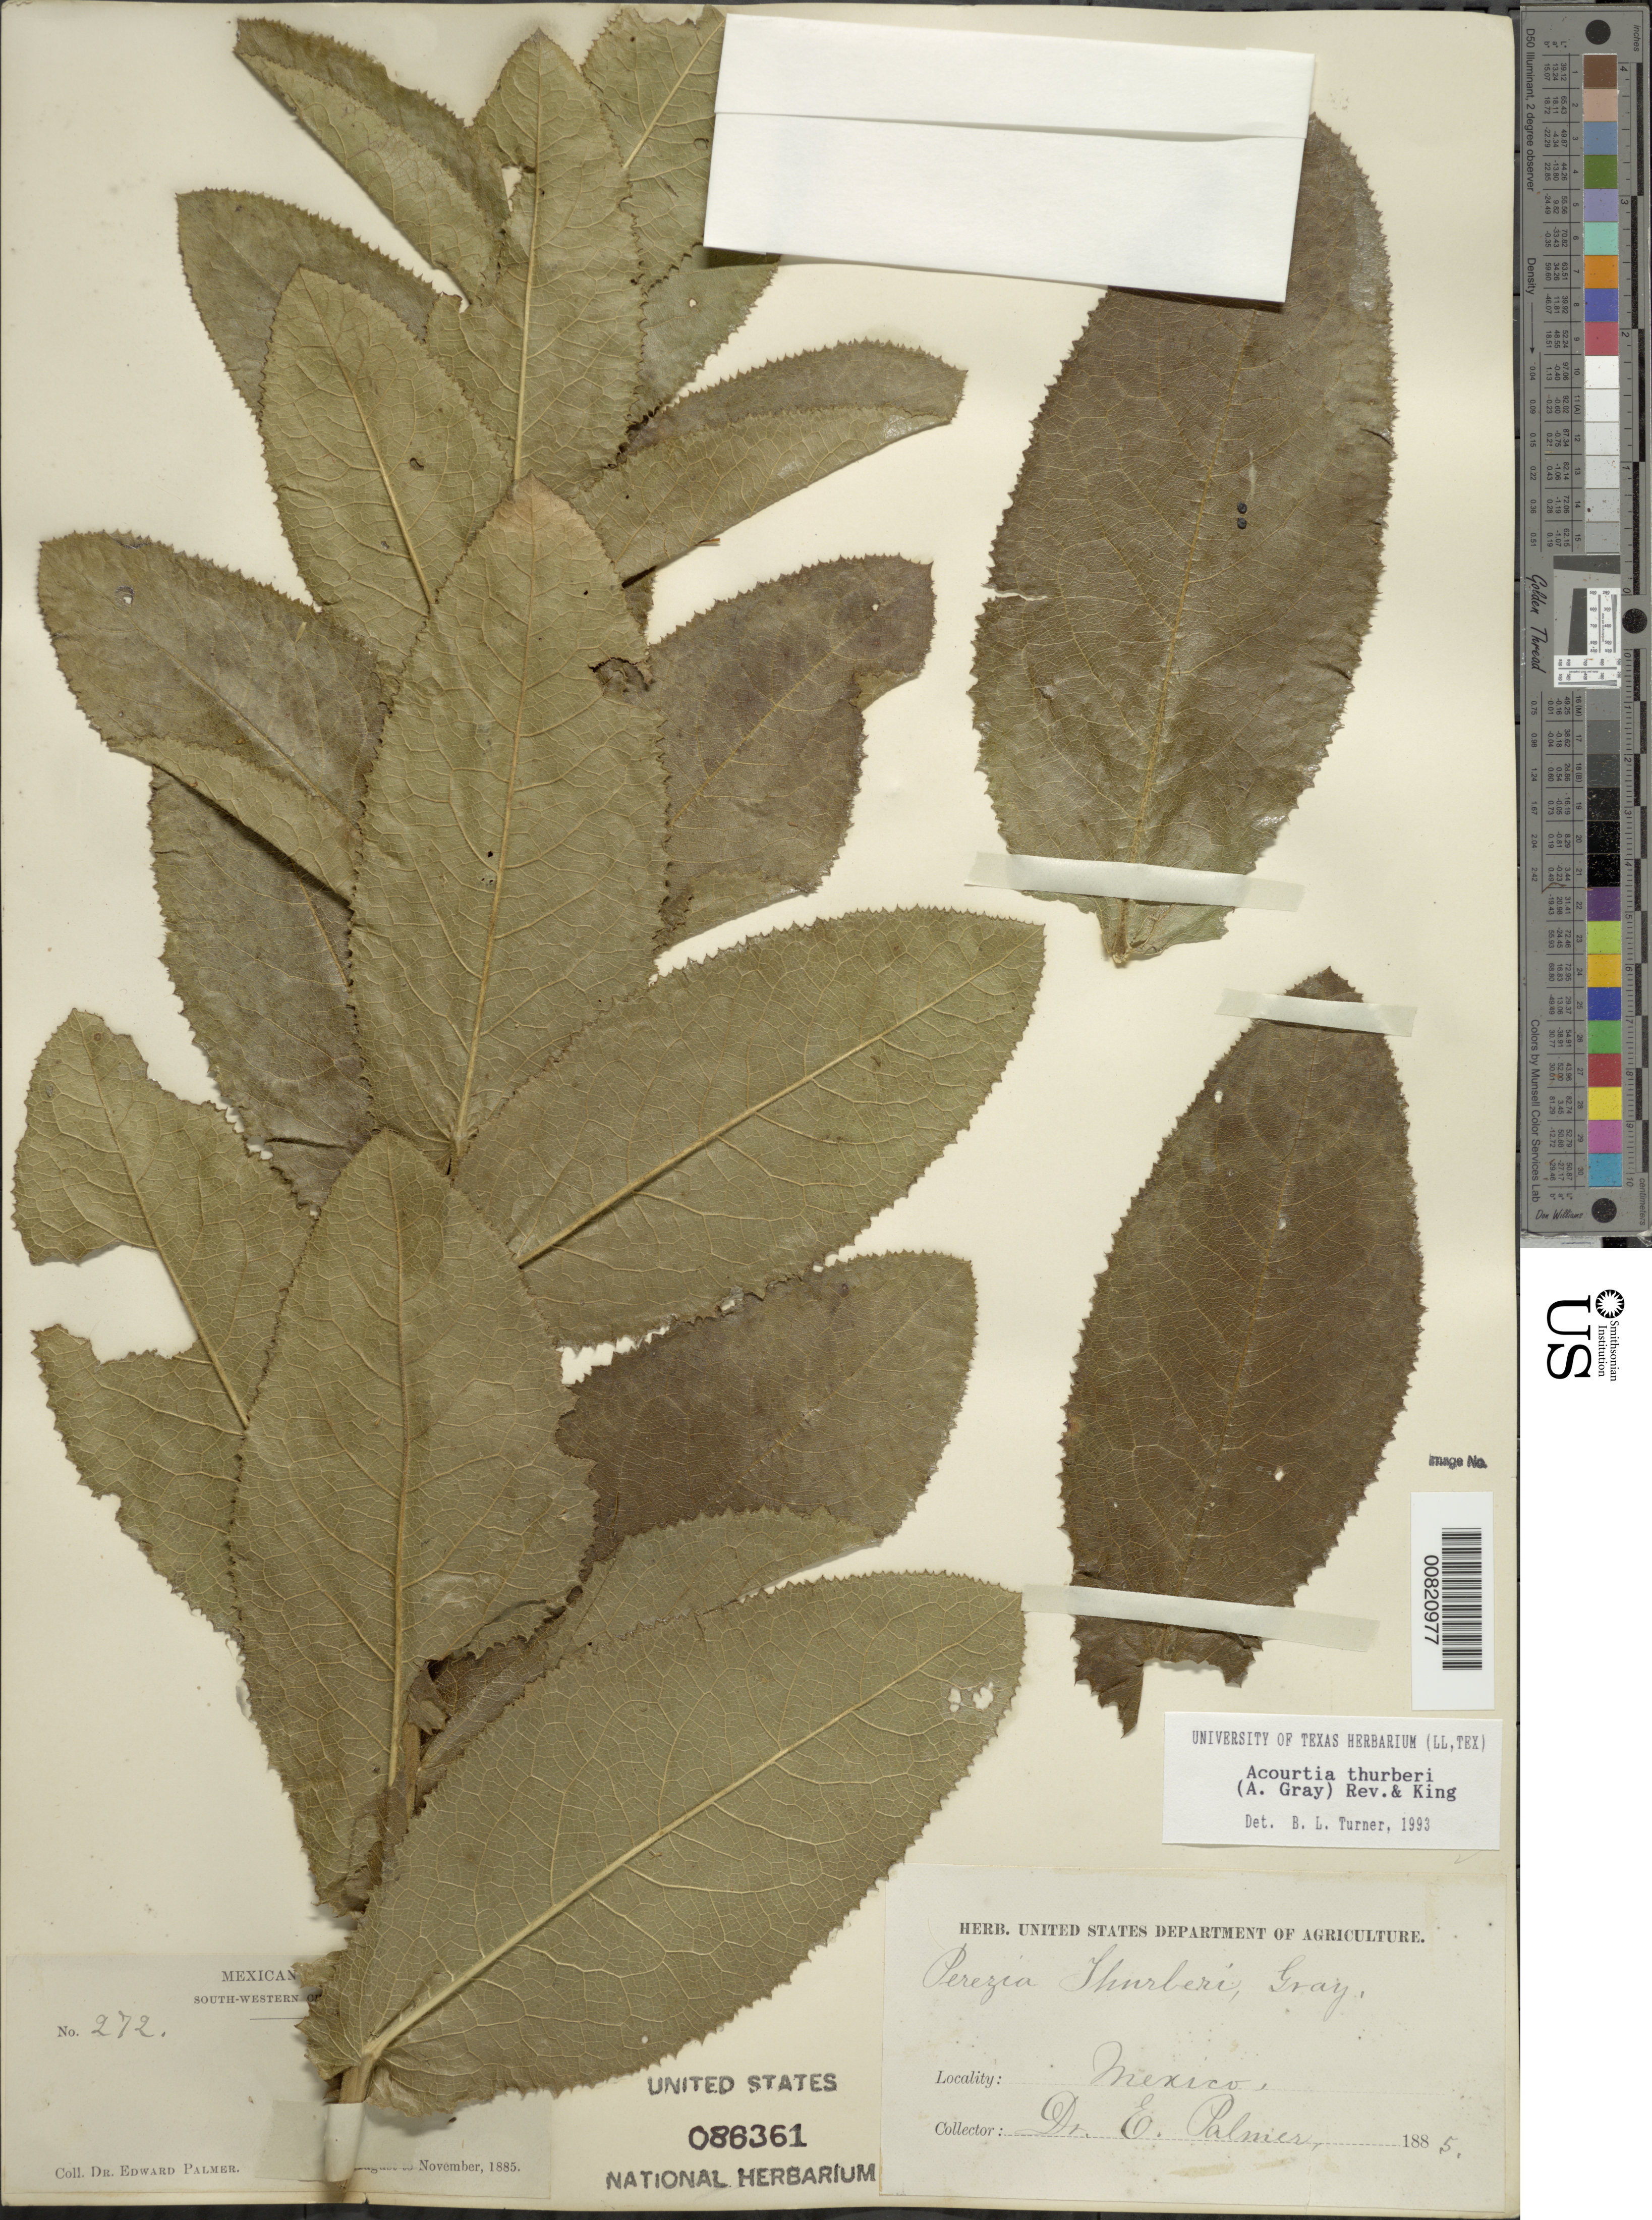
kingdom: Plantae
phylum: Tracheophyta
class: Magnoliopsida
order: Asterales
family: Asteraceae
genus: Acourtia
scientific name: Acourtia mexicana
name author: (Lag. ex D. Don) H. Rob.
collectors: E. Palmer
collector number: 272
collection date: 1885-11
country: Mexico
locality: South-Western [illegible text]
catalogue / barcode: US 86361